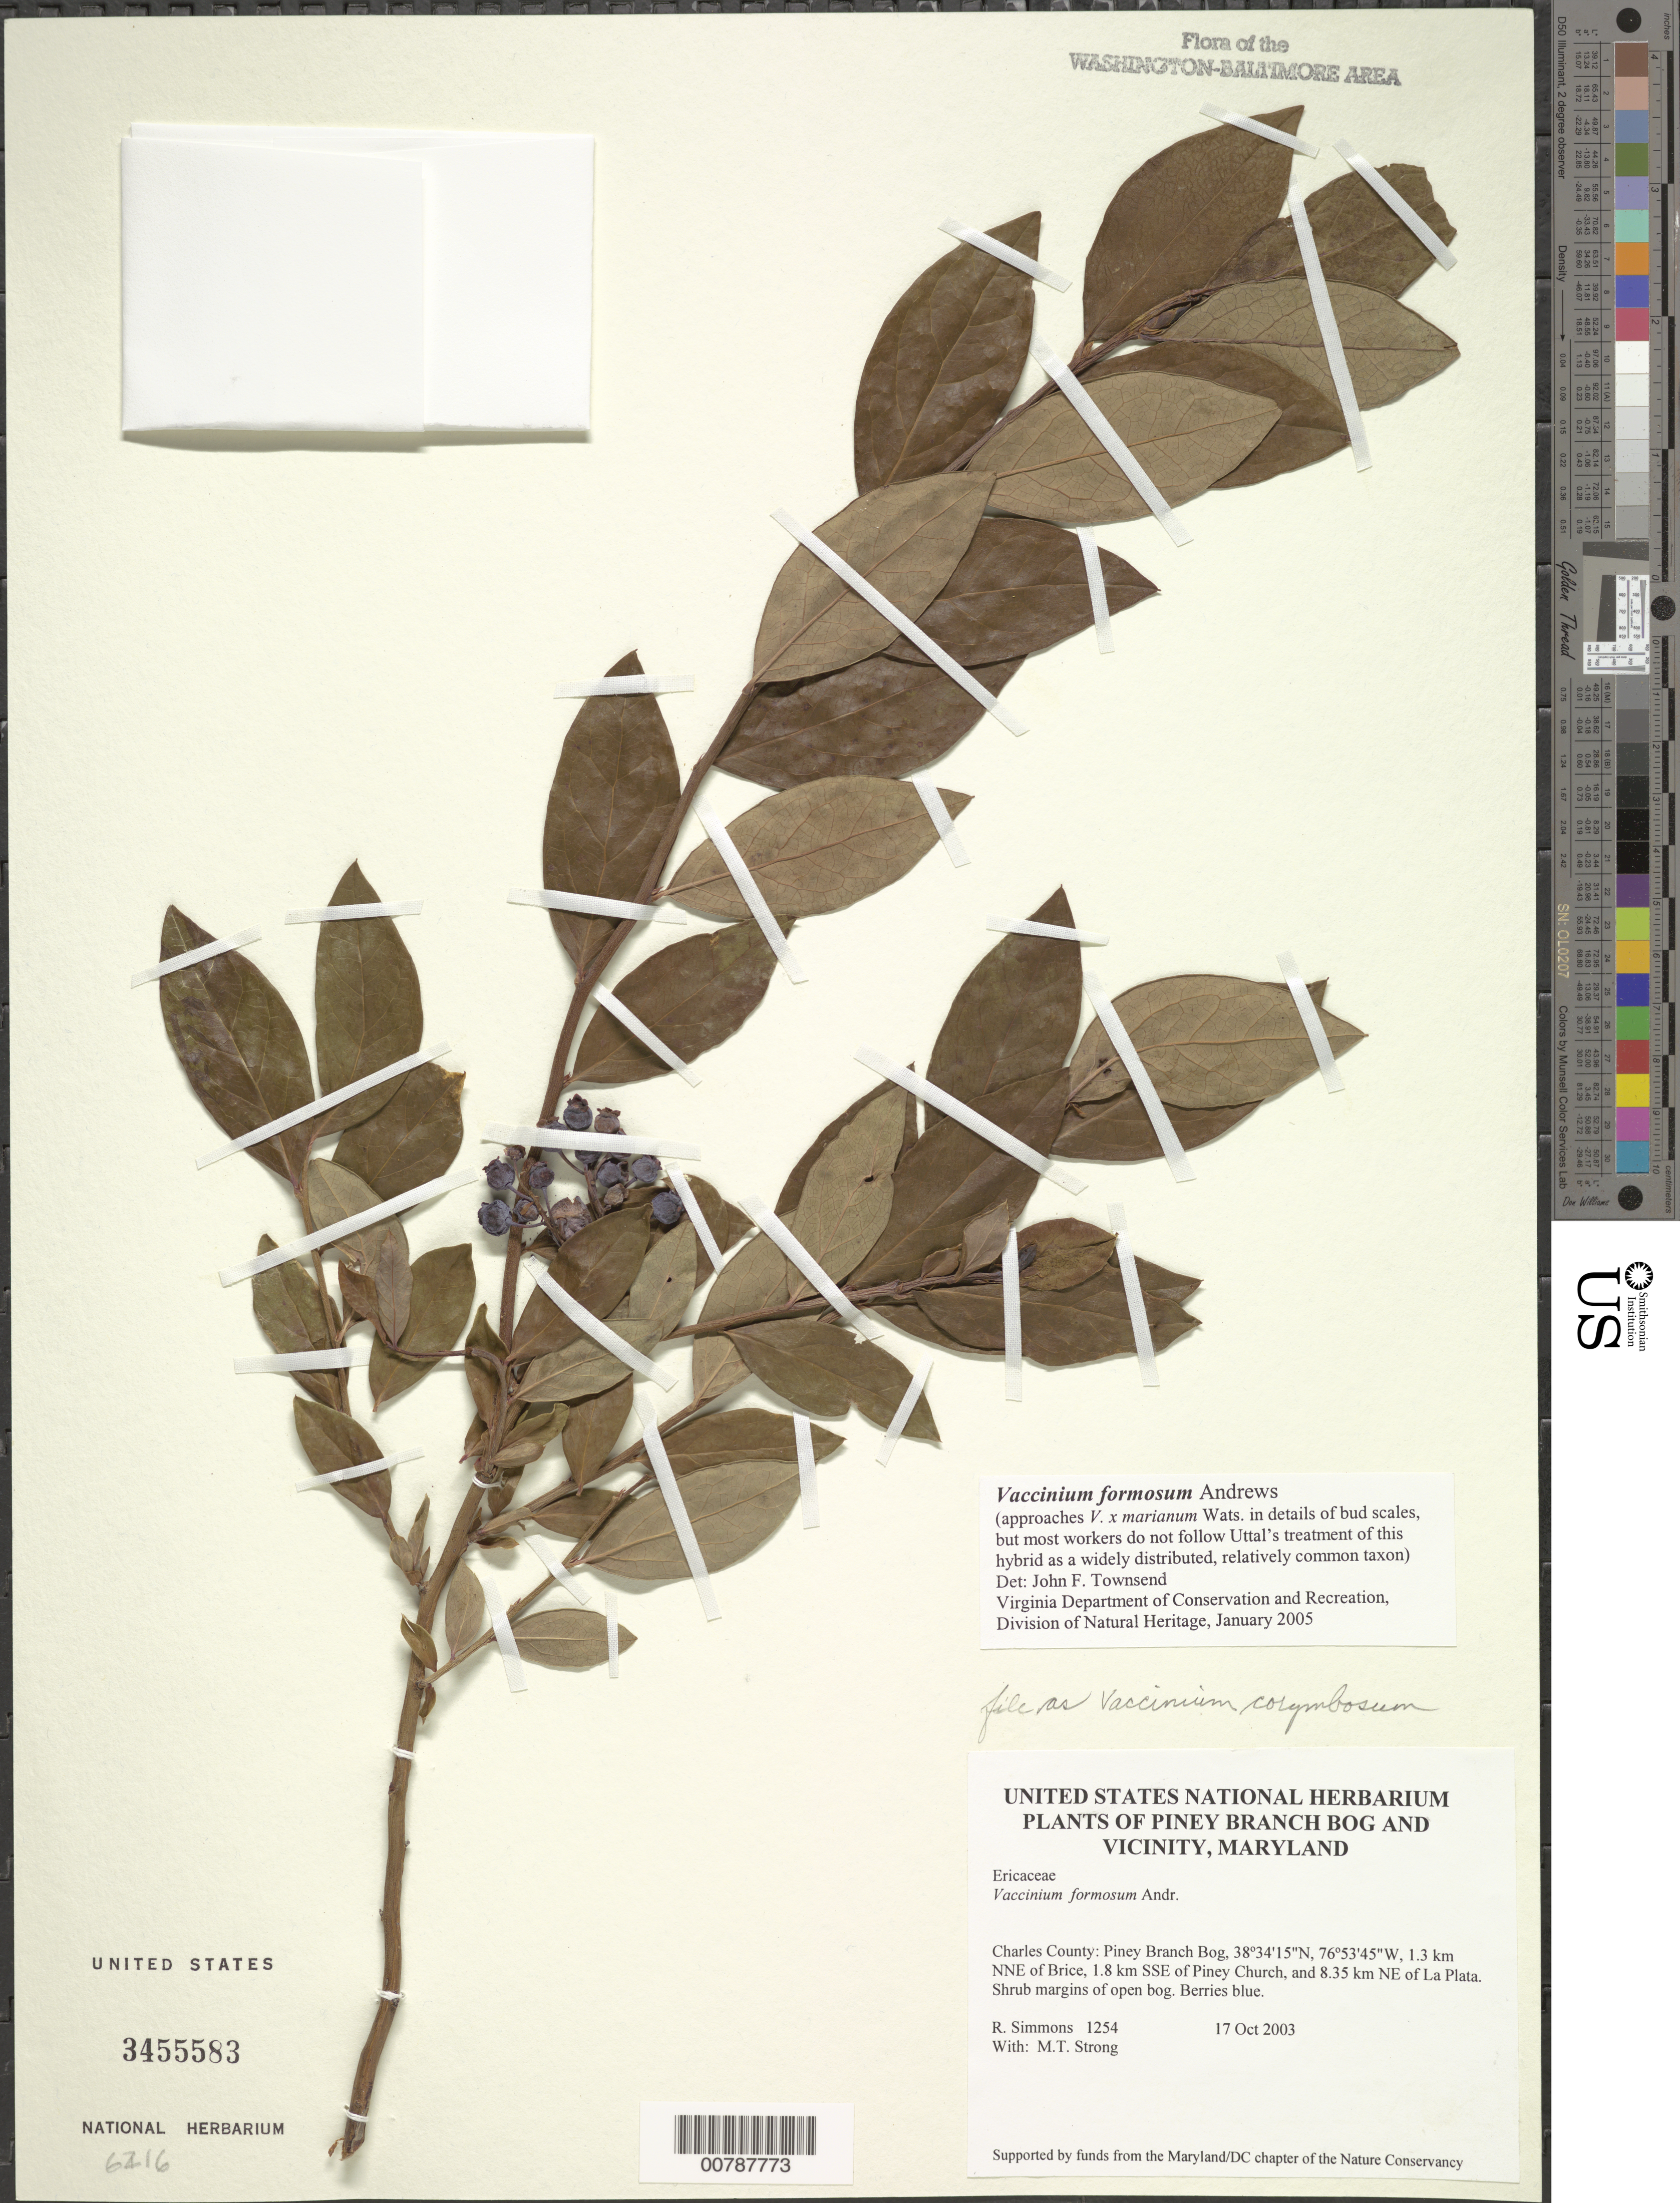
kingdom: Plantae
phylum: Tracheophyta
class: Magnoliopsida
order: Ericales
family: Ericaceae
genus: Vaccinium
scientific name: Vaccinium corymbosum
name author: L.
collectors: R. H. Simmons & M. T. Strong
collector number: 1254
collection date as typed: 17 October 2003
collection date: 2003-10-17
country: United States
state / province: Maryland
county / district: Charles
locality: Piney Branch Bog, 1.3 km NNE of Brice, 1.8 km SSE of Piney Church, and 8.35 km NE of La Plata.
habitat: Shrub margins of open bog.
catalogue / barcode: US 3455583